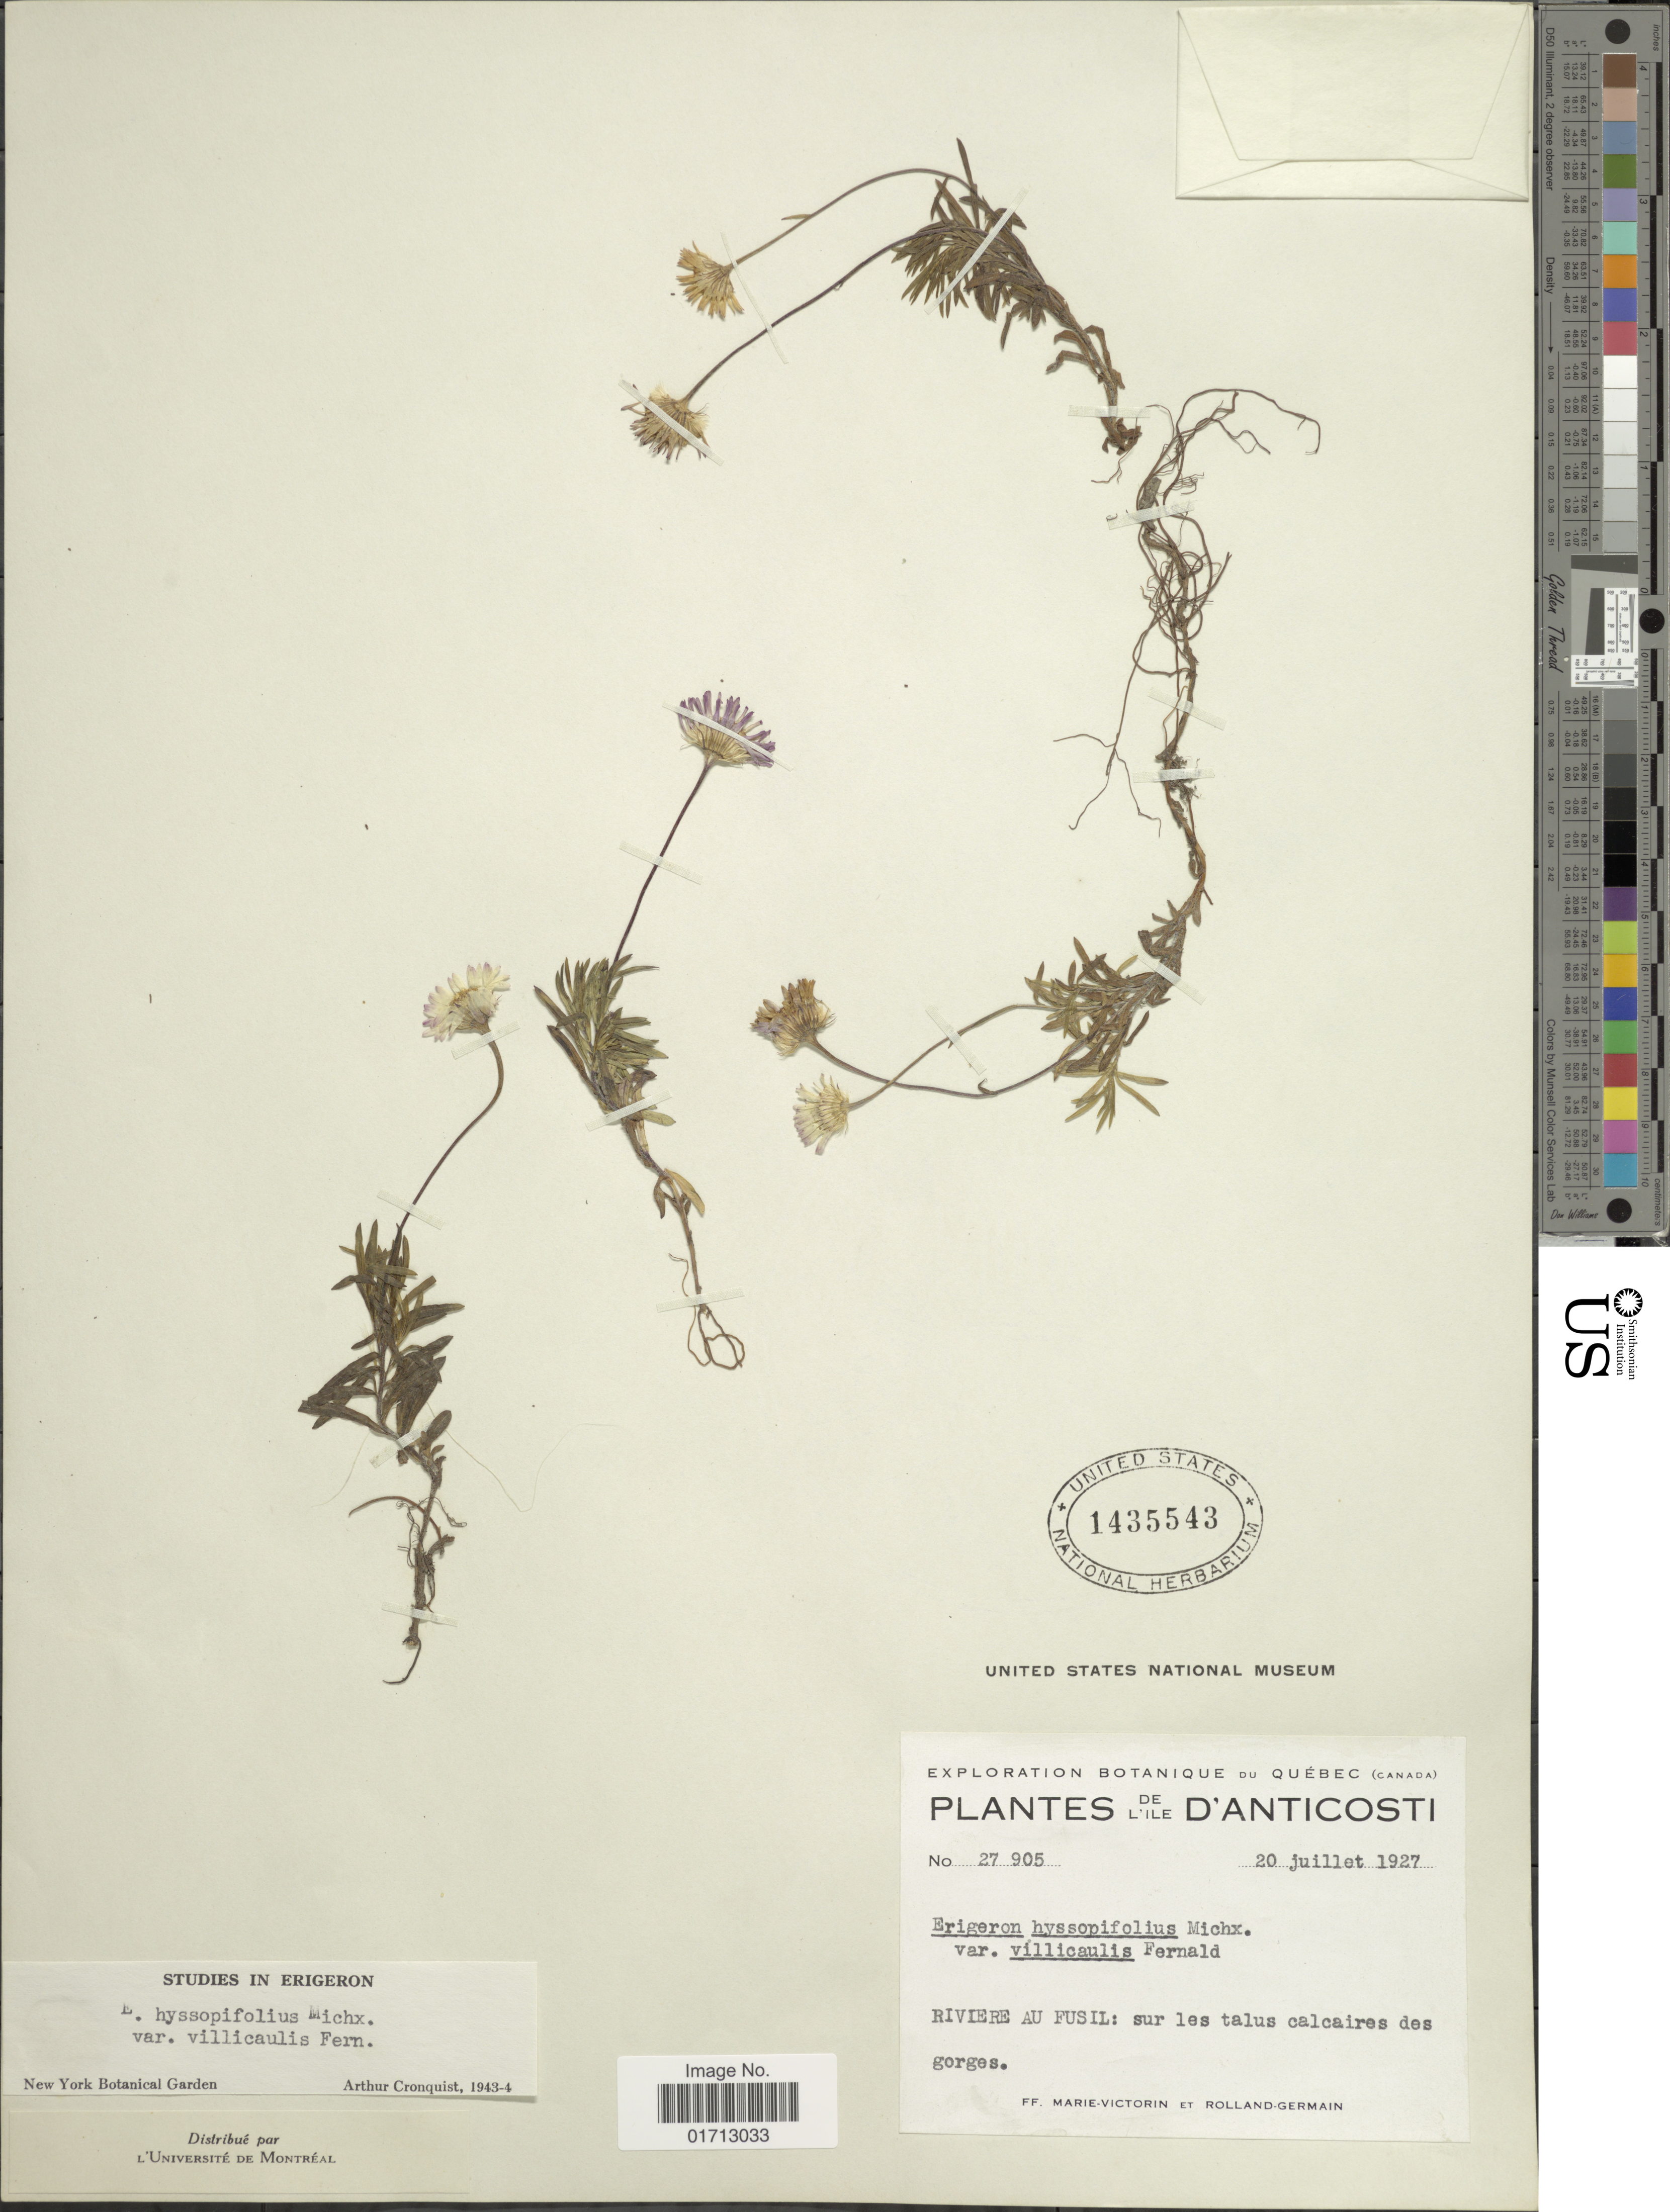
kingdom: Plantae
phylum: Tracheophyta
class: Magnoliopsida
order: Asterales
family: Asteraceae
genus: Erigeron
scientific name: Erigeron hyssopifolius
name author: Michx.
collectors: F. Marie-Victorin & Rolland-Germain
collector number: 27905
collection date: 1927-07-20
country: Canada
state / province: Quebec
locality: De L'Ile D'Anticosti, Riviere Au Fusil.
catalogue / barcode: US 1435543